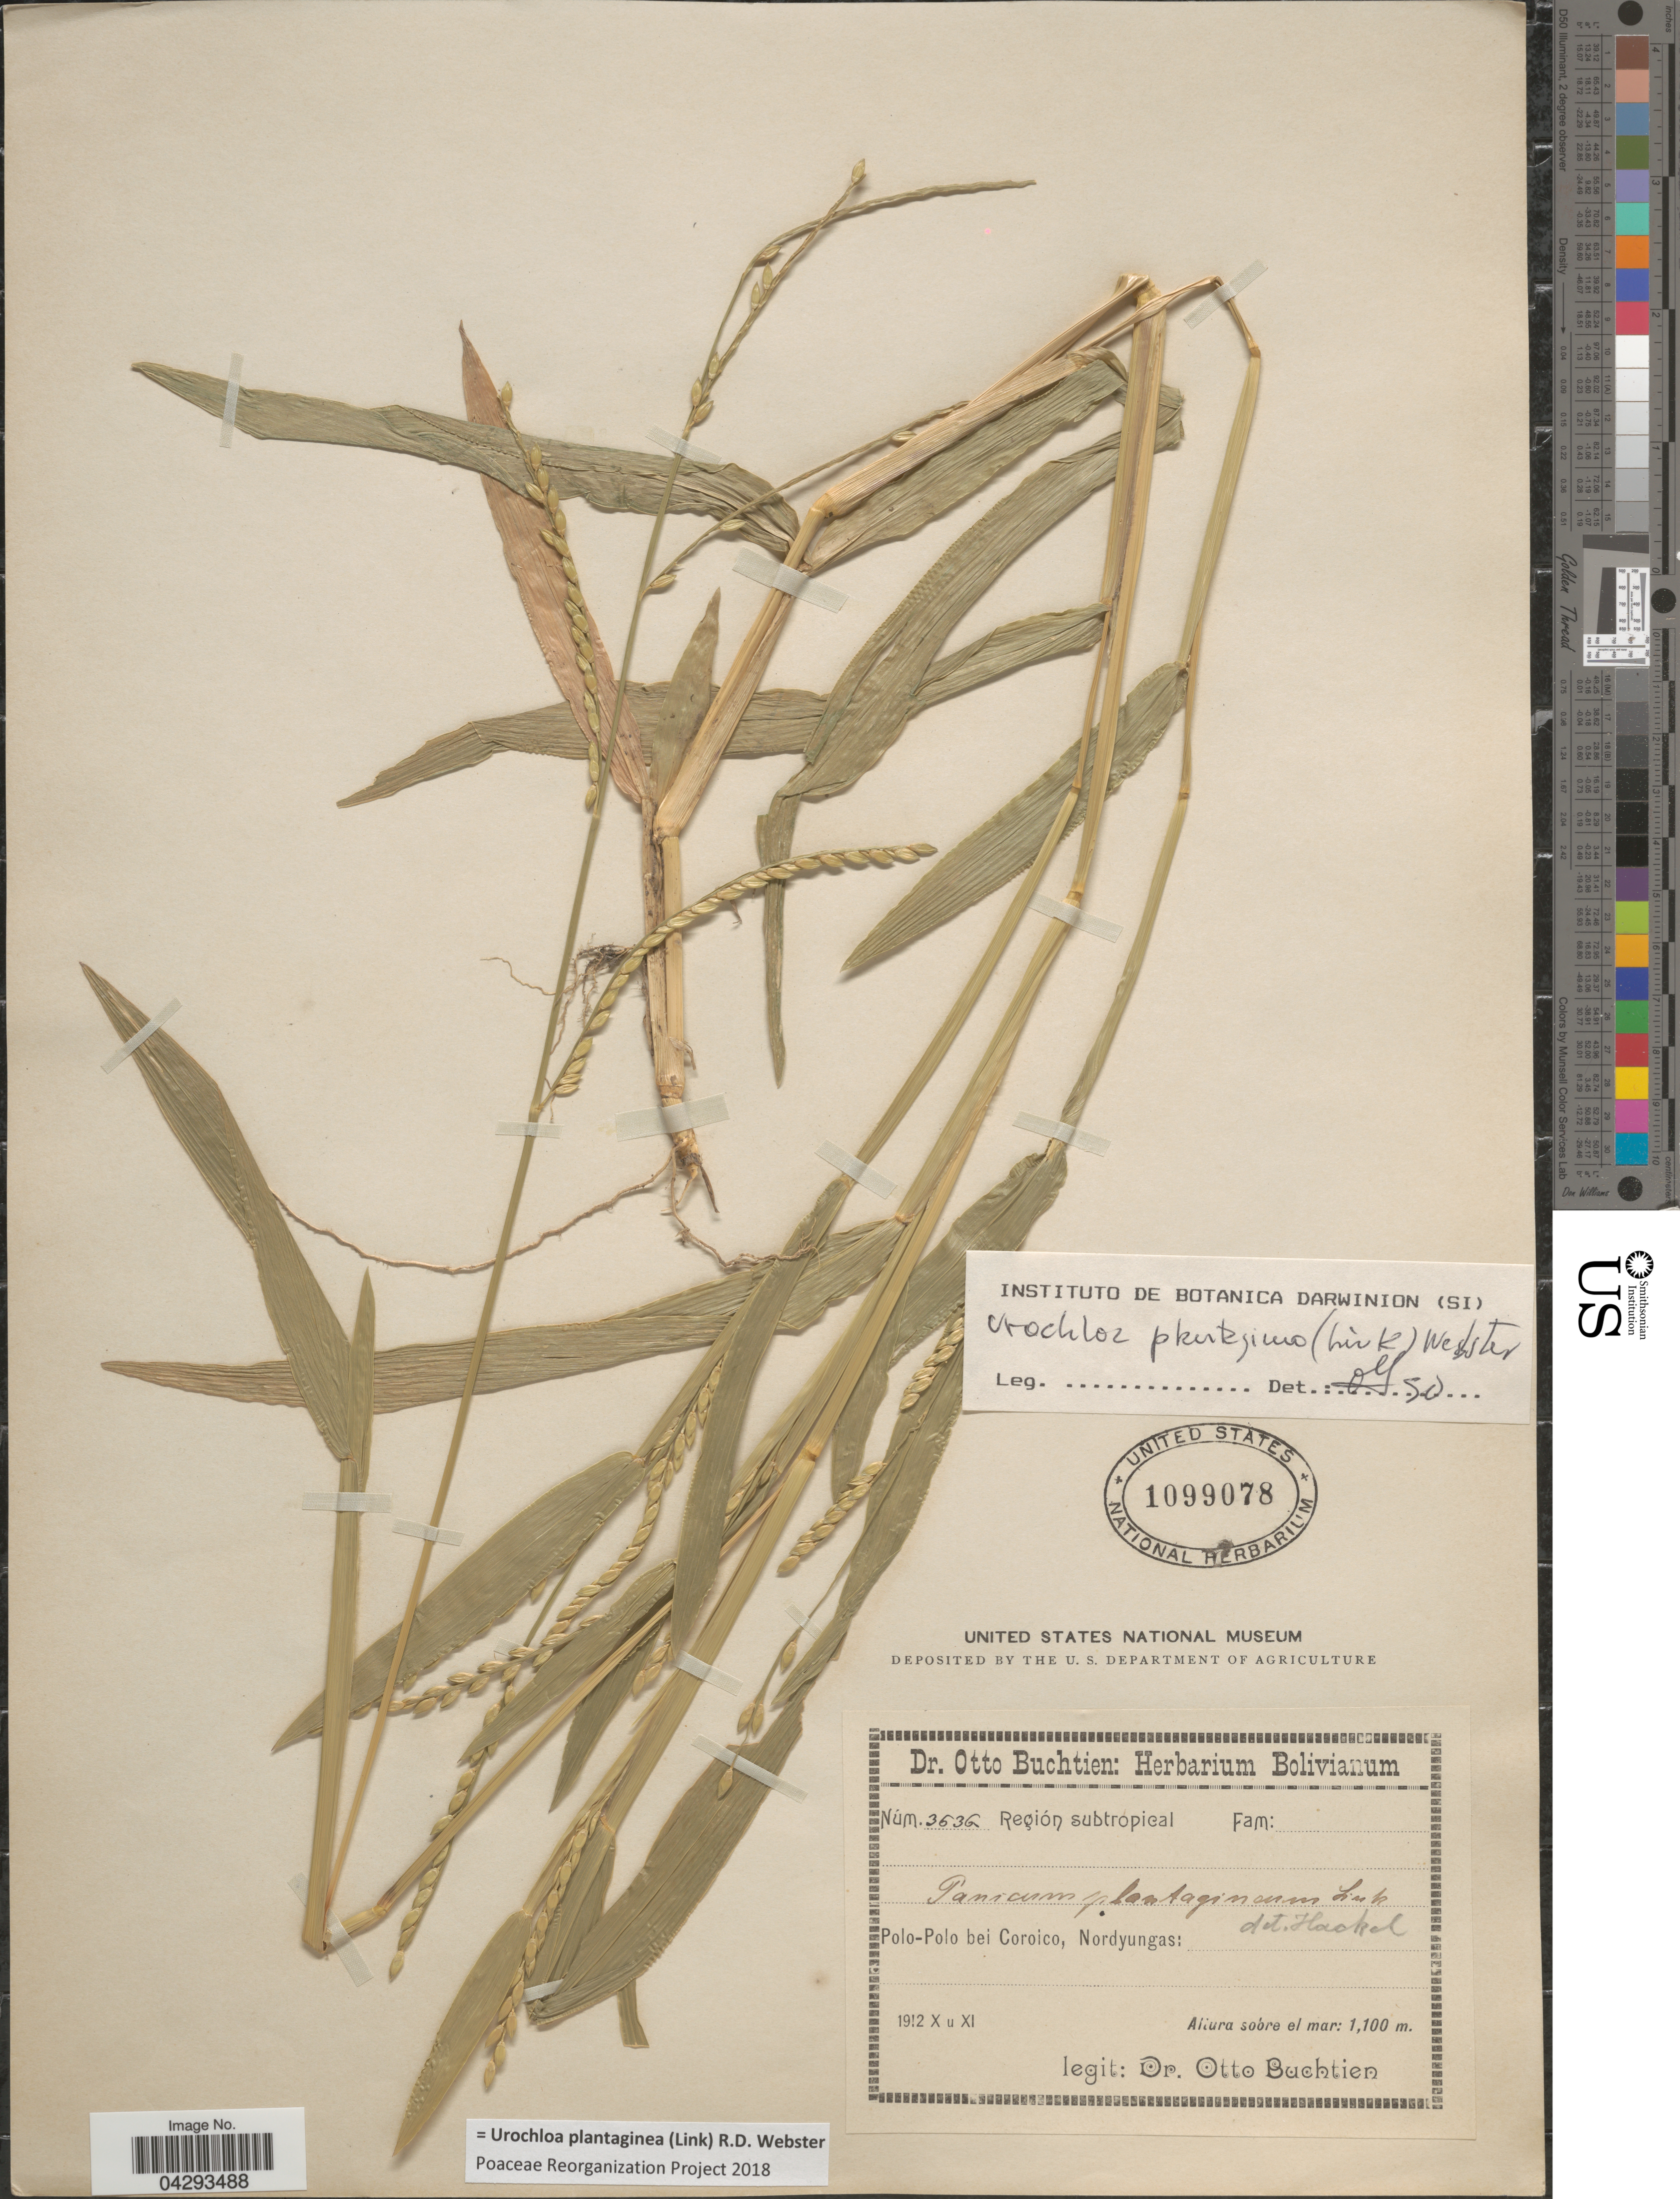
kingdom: Plantae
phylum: Tracheophyta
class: Liliopsida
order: Poales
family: Poaceae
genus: Urochloa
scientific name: Urochloa plantaginea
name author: (Link) R.D. Webster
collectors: O. Buchtien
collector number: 3536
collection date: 1912-10/1912-11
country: Bolivia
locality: Región subtropical. Polo-Polo bei Coroico, Nordyungas.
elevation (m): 1100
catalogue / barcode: US 1099078